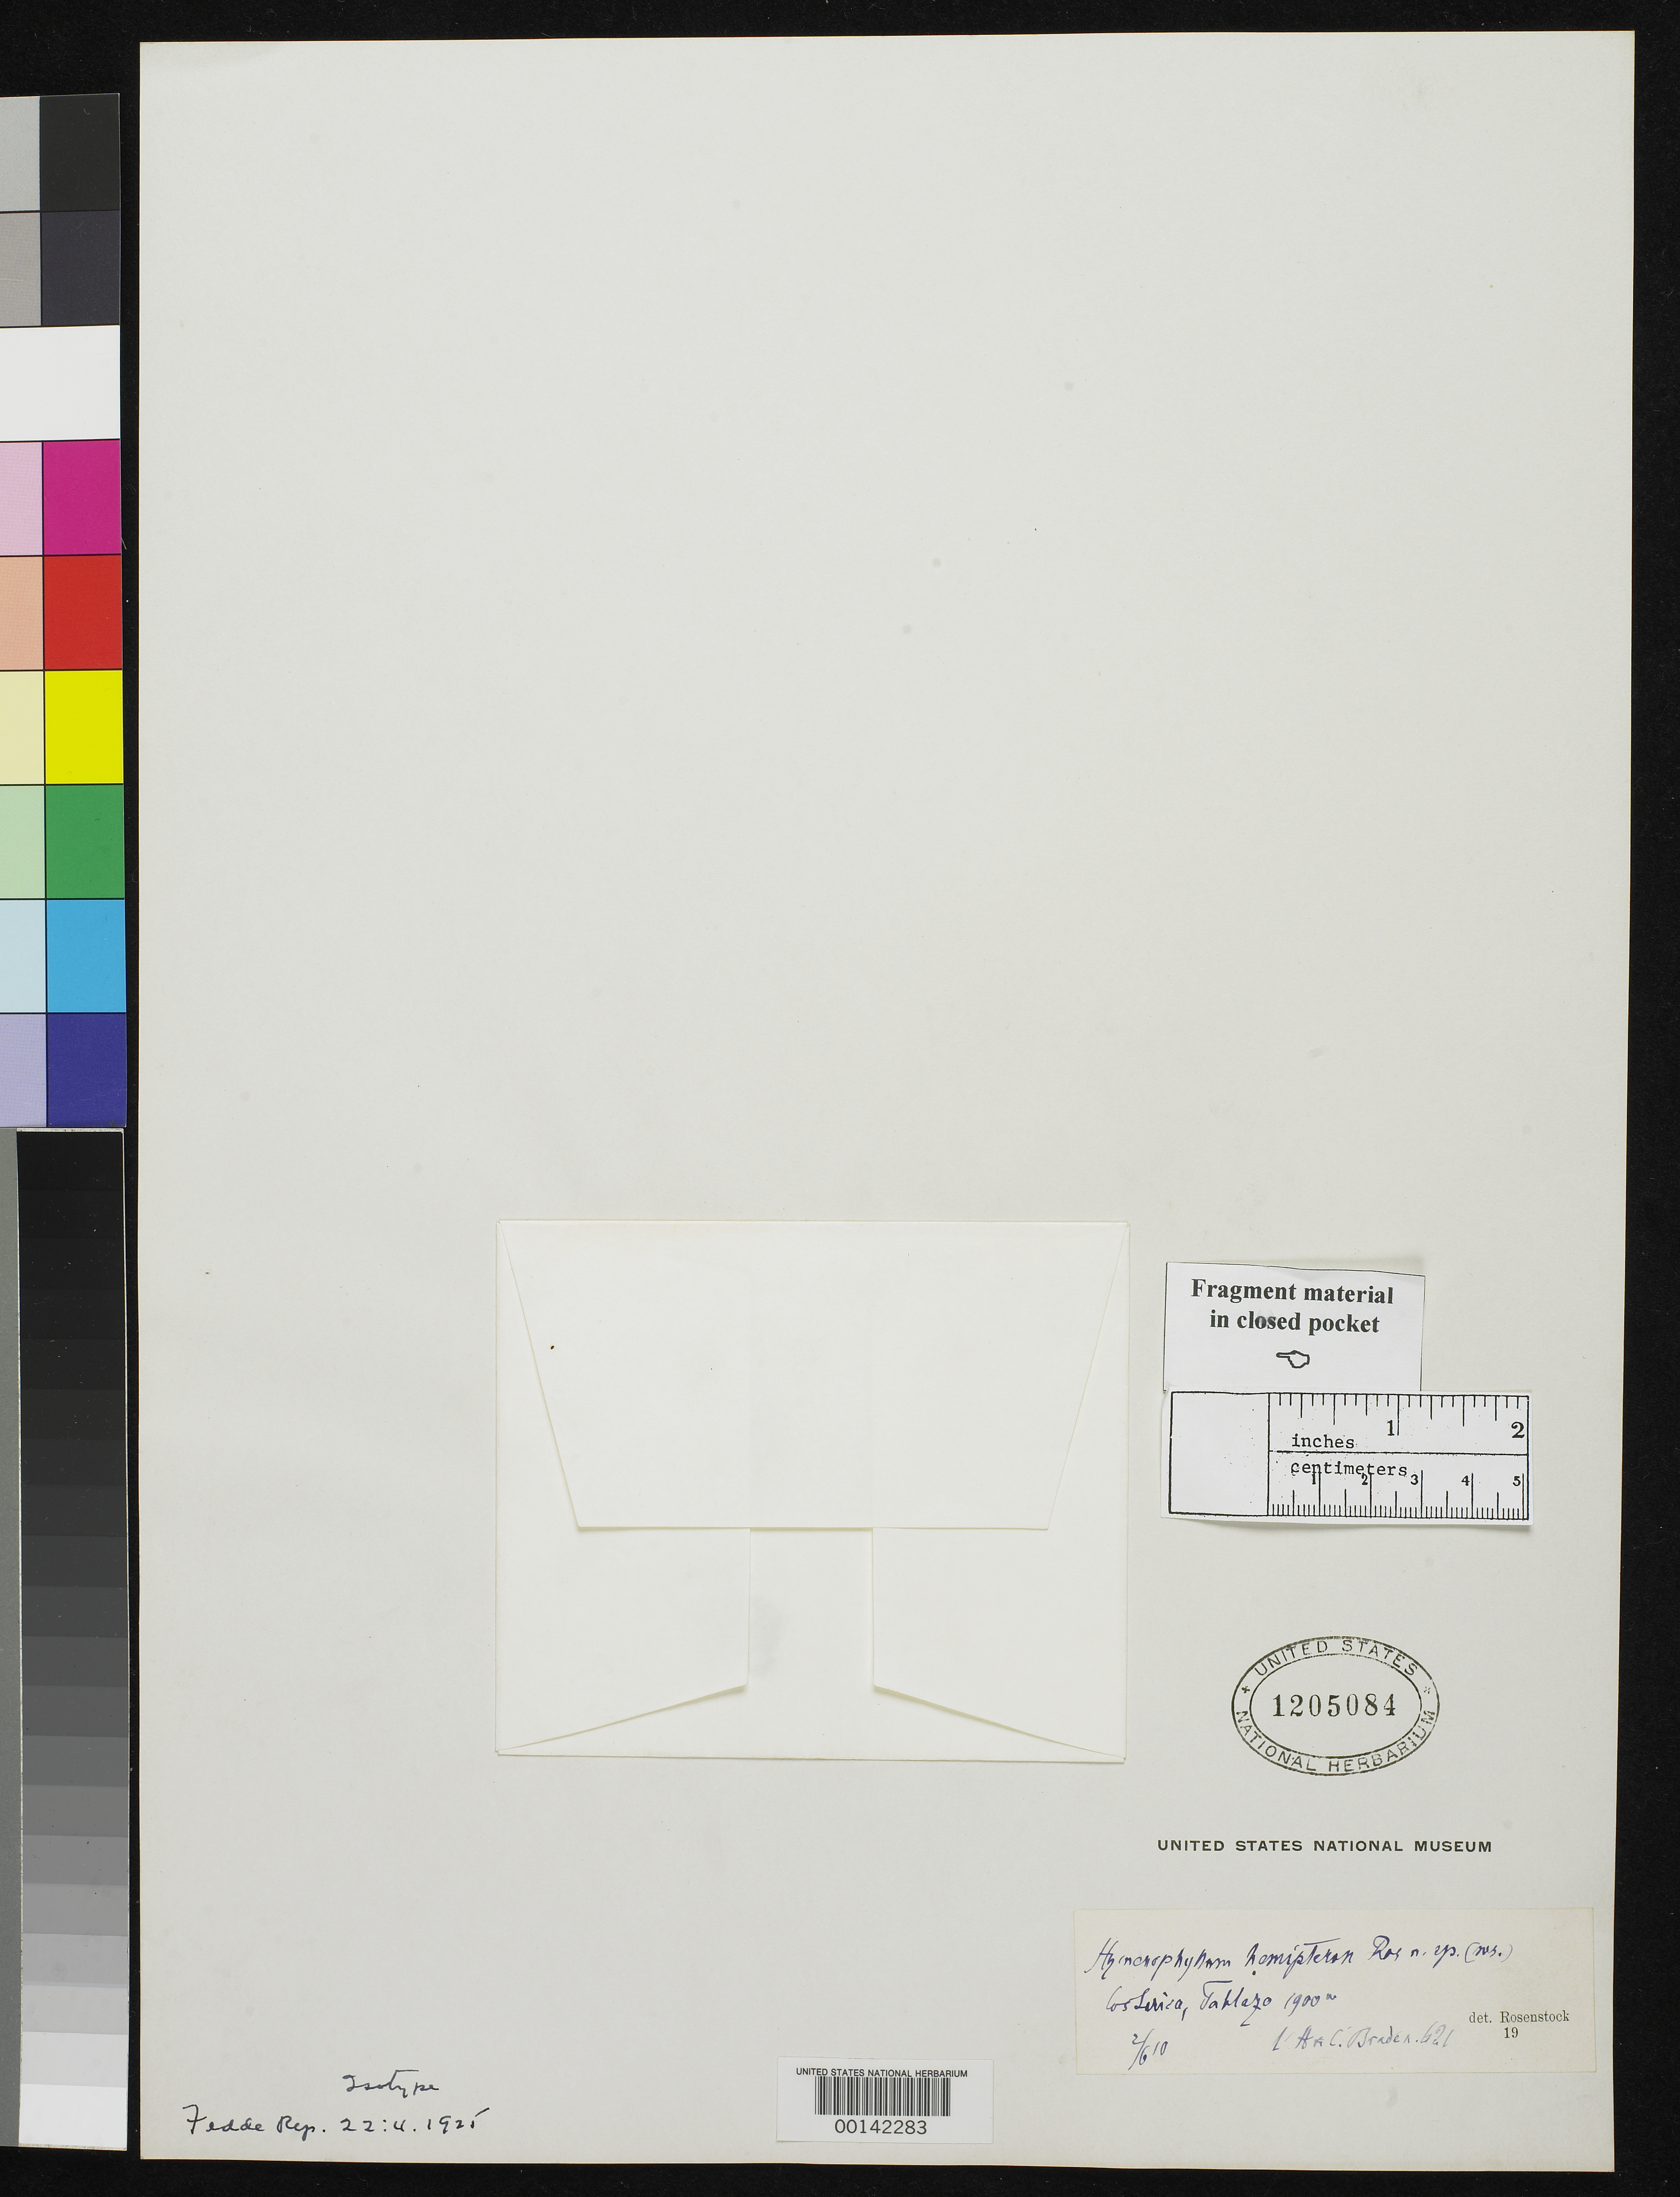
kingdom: Plantae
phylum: Tracheophyta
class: Polypodiopsida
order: Hymenophyllales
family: Hymenophyllaceae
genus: Hymenophyllum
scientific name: Hymenophyllum hemipteron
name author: Rosenst.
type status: Isotype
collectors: A. C. Brade & A. Brade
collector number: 621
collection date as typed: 02 Jun 1910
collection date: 1910-06-02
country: Costa Rica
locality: Tablazo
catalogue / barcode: US 1205084